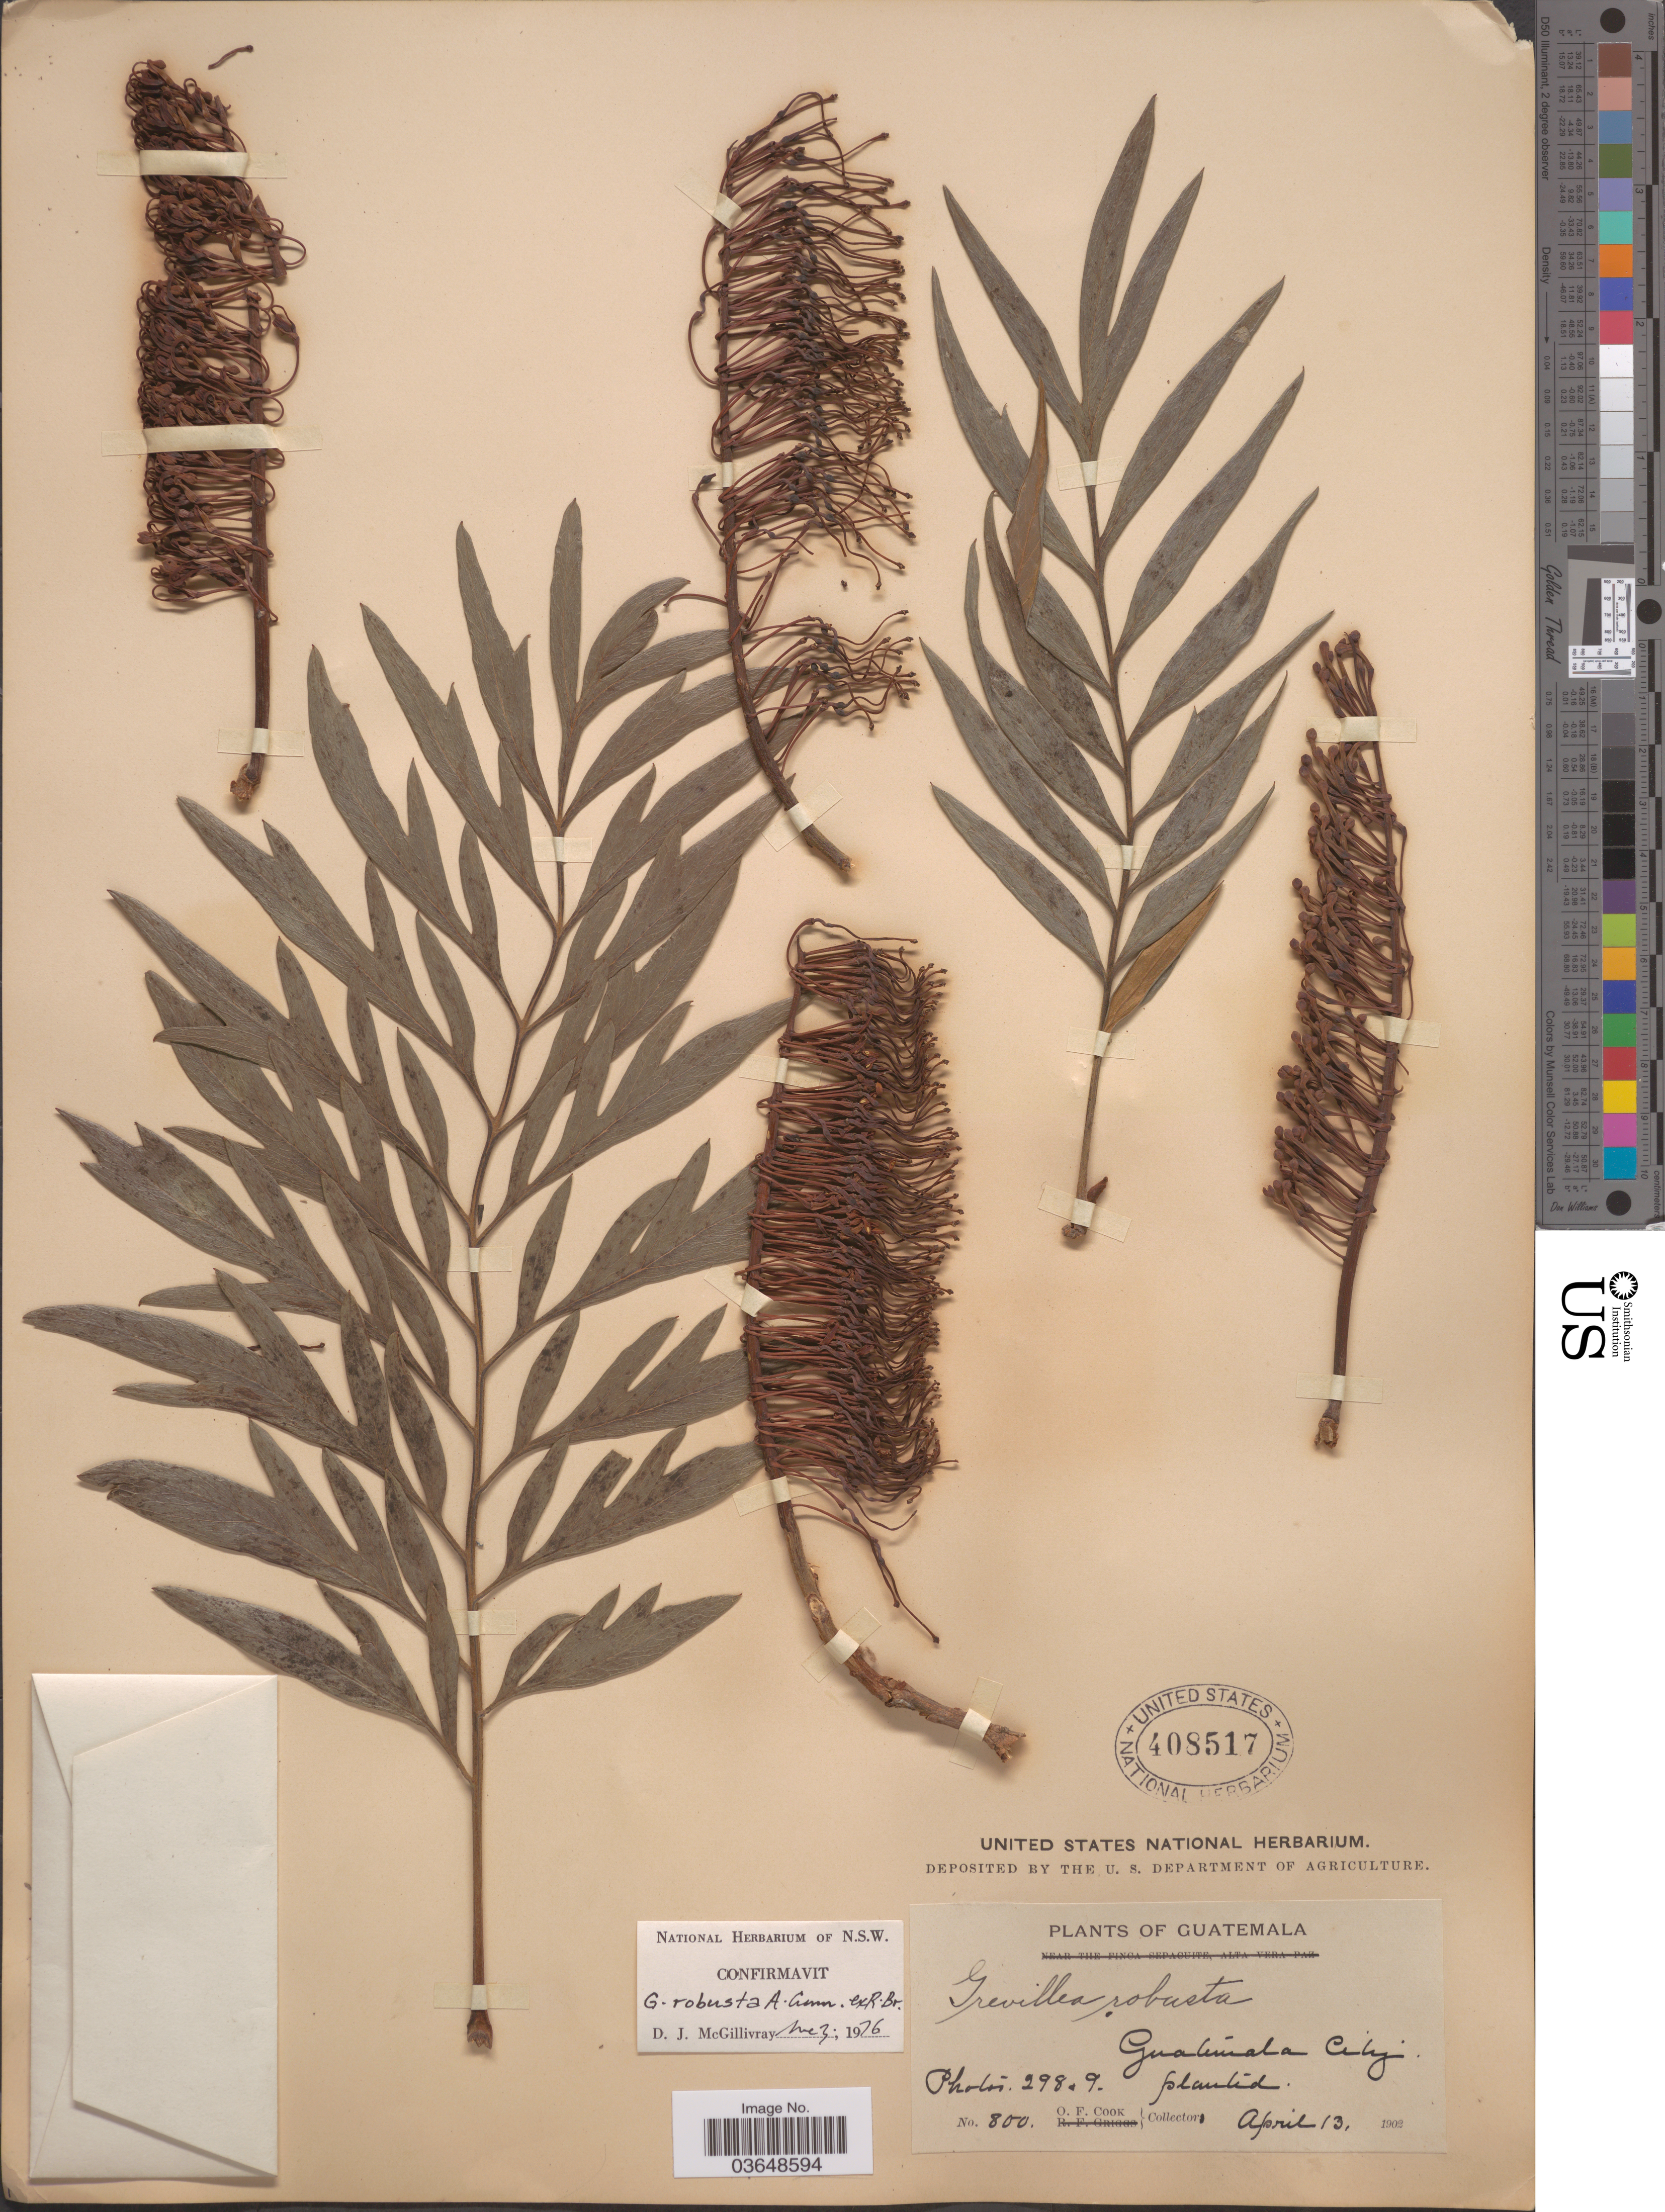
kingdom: Plantae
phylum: Tracheophyta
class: Magnoliopsida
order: Proteales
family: Proteaceae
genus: Grevillea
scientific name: Grevillea robusta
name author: A. Cunn.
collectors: O. F. Cook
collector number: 800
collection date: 1902-04-13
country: Guatemala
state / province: Guatemala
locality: Guatemala City.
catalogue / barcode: US 408517